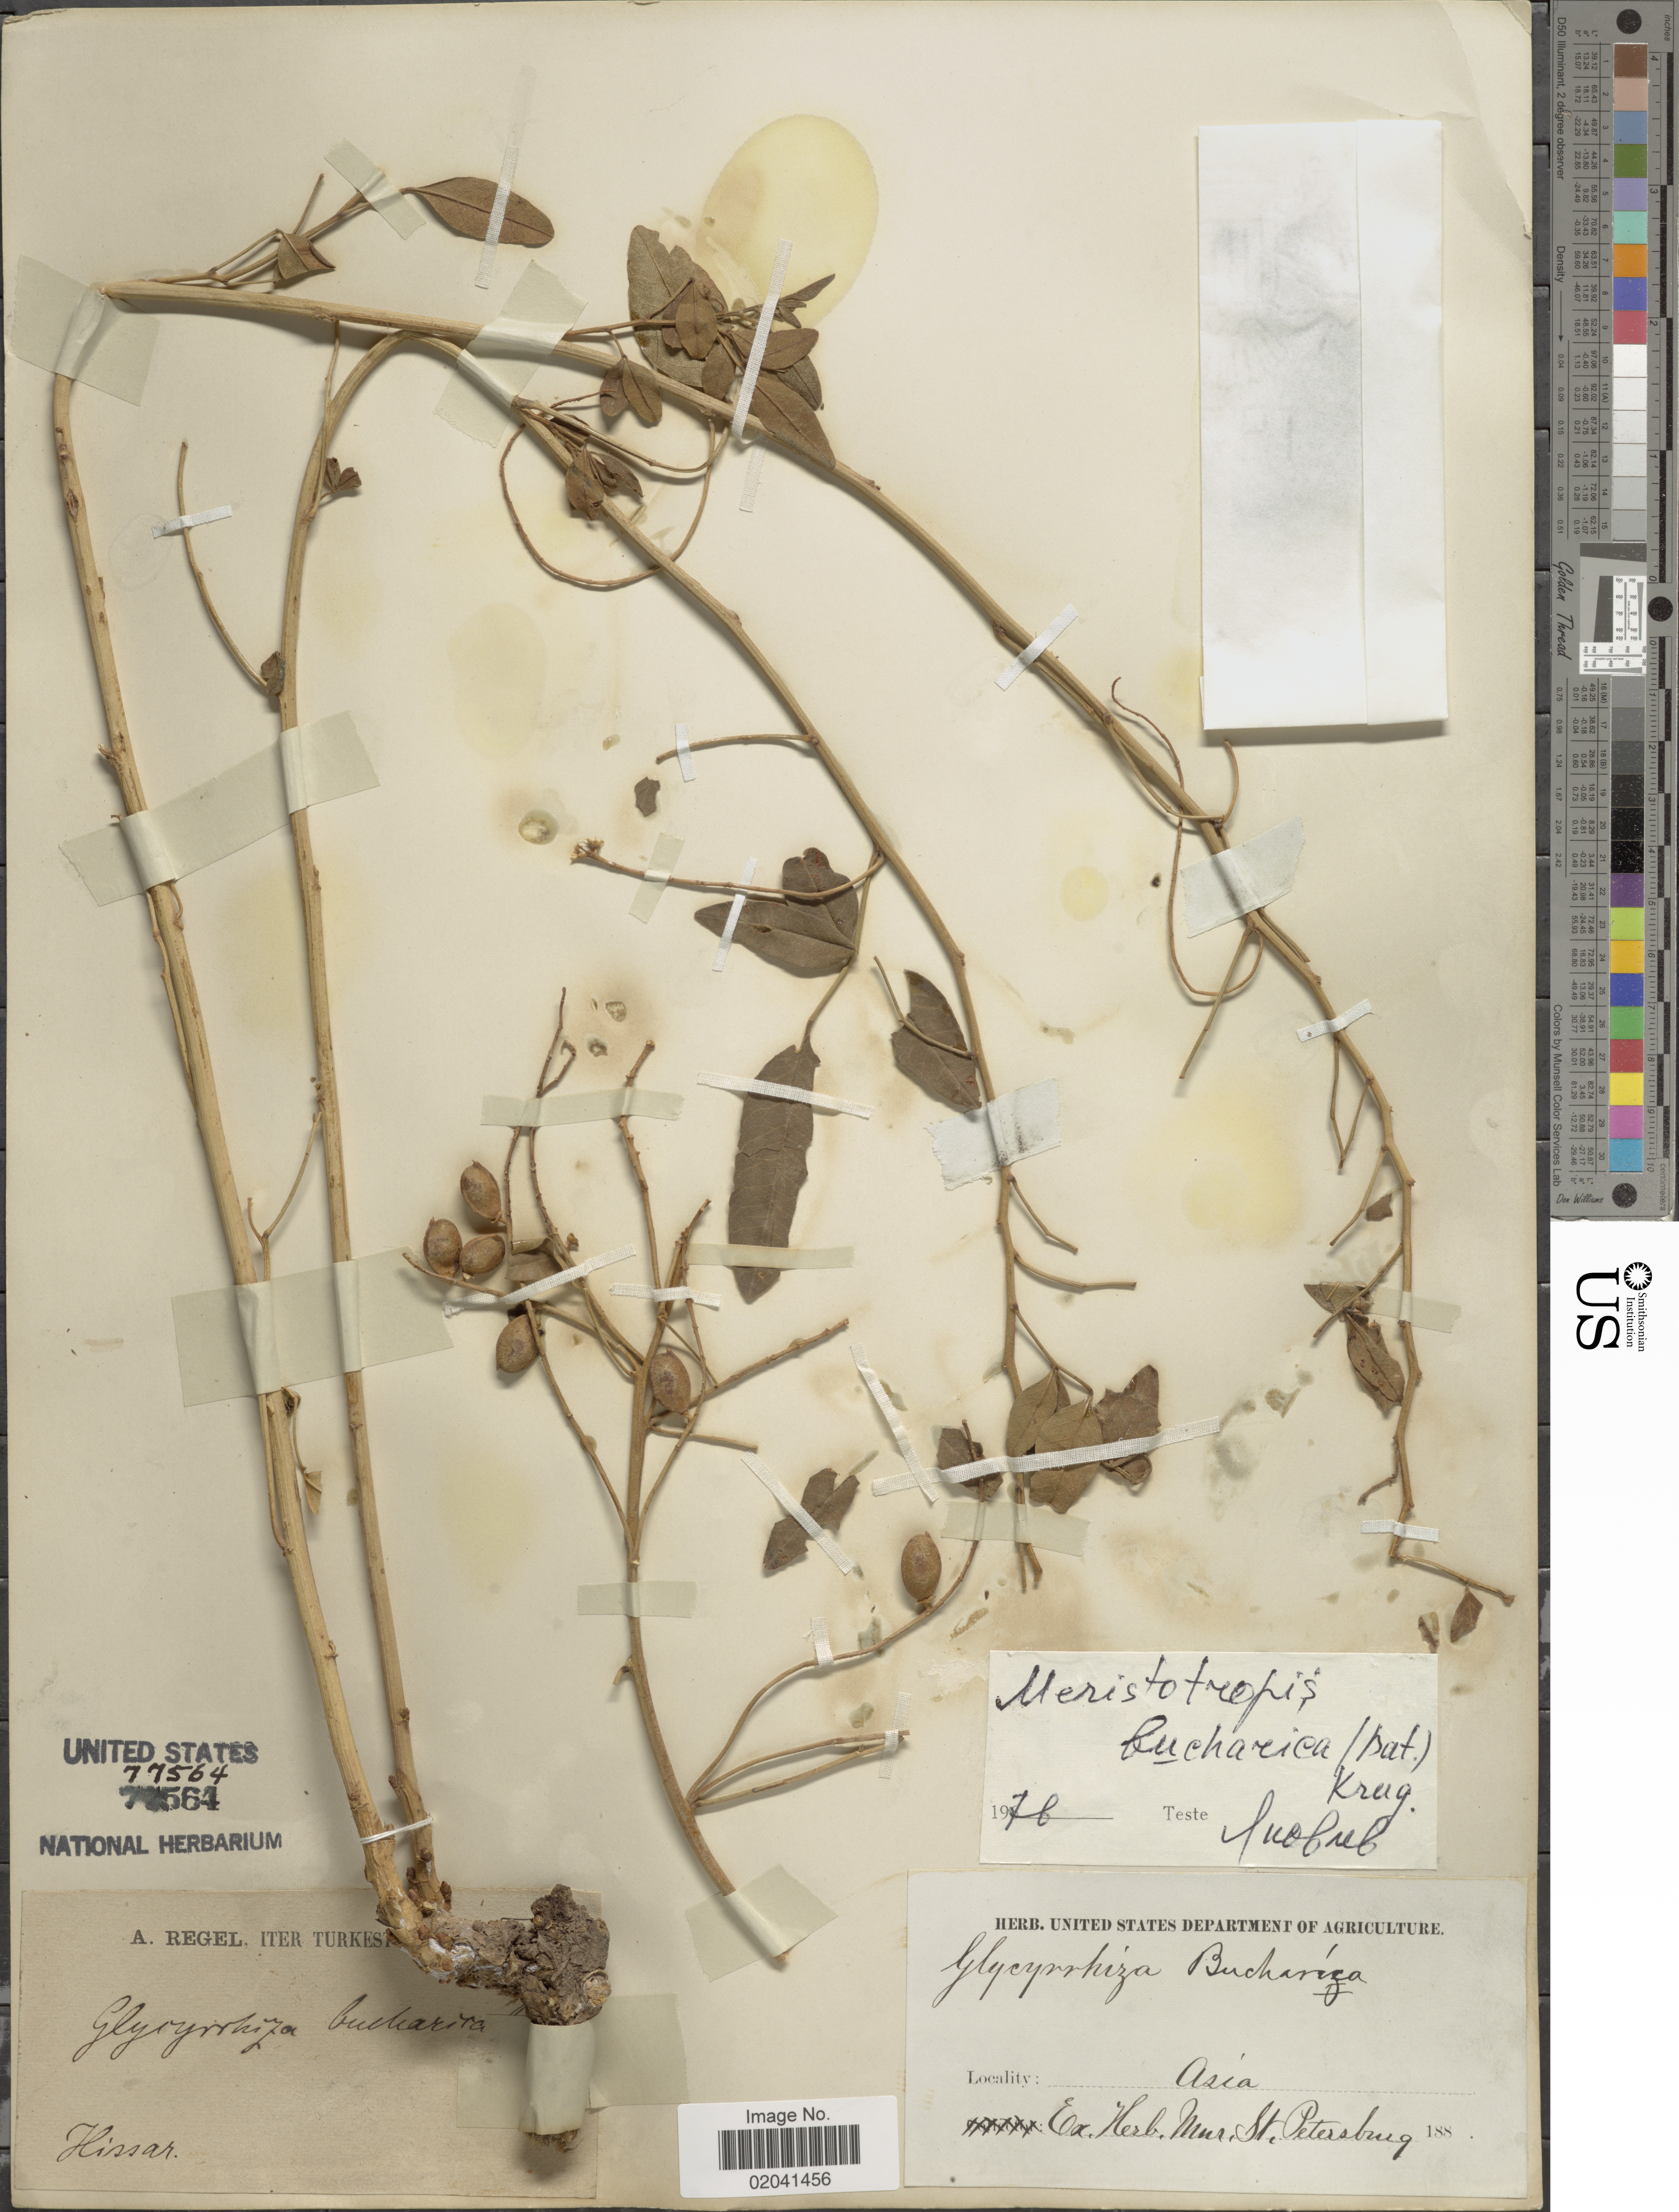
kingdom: Plantae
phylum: Tracheophyta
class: Magnoliopsida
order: Fabales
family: Fabaceae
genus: Glycyrrhiza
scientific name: Glycyrrhiza bucharica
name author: Regel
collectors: A. Regel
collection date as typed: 188-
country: Tajikistan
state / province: Khatlon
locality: Hissar (Gissar)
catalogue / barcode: US 77564